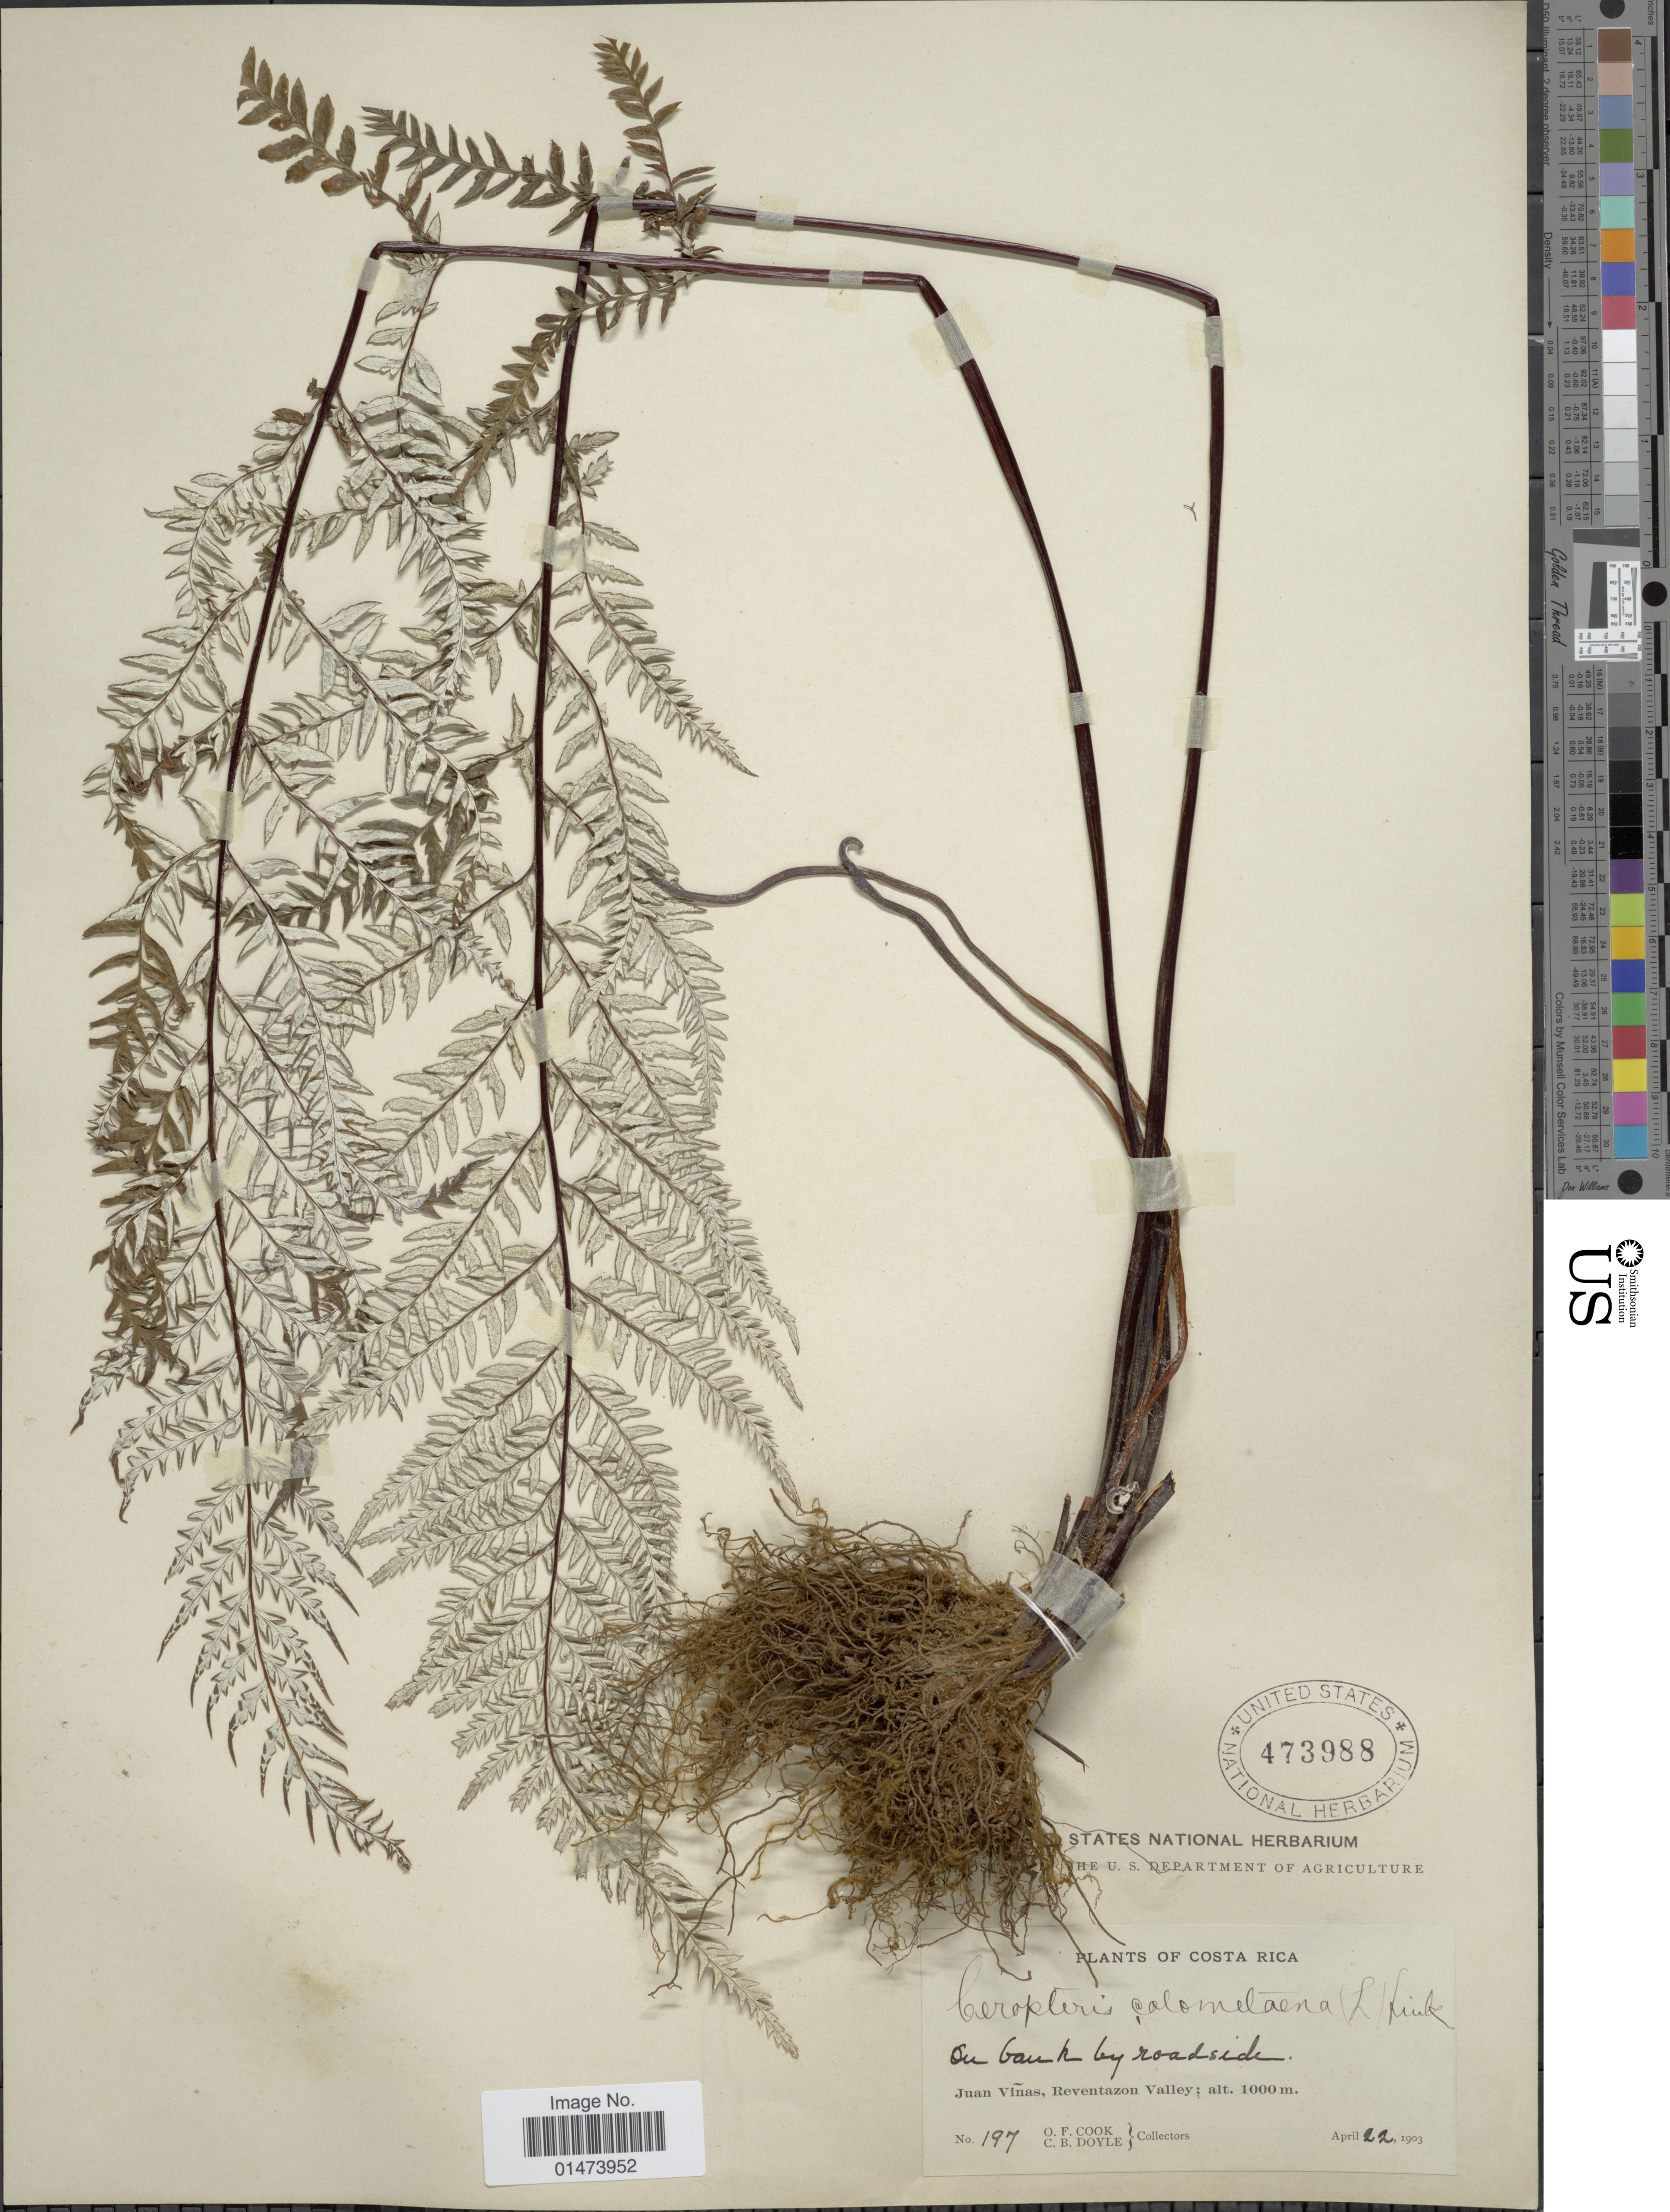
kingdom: Plantae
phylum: Tracheophyta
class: Polypodiopsida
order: Polypodiales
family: Pteridaceae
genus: Pityrogramma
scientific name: Pityrogramma calomelanos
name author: (L.) Link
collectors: O. F. Cook & C. Doyle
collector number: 197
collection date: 1903-04-22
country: Costa Rica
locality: Juan Viñas, Reventazon Valley.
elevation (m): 1000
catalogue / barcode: US 473988